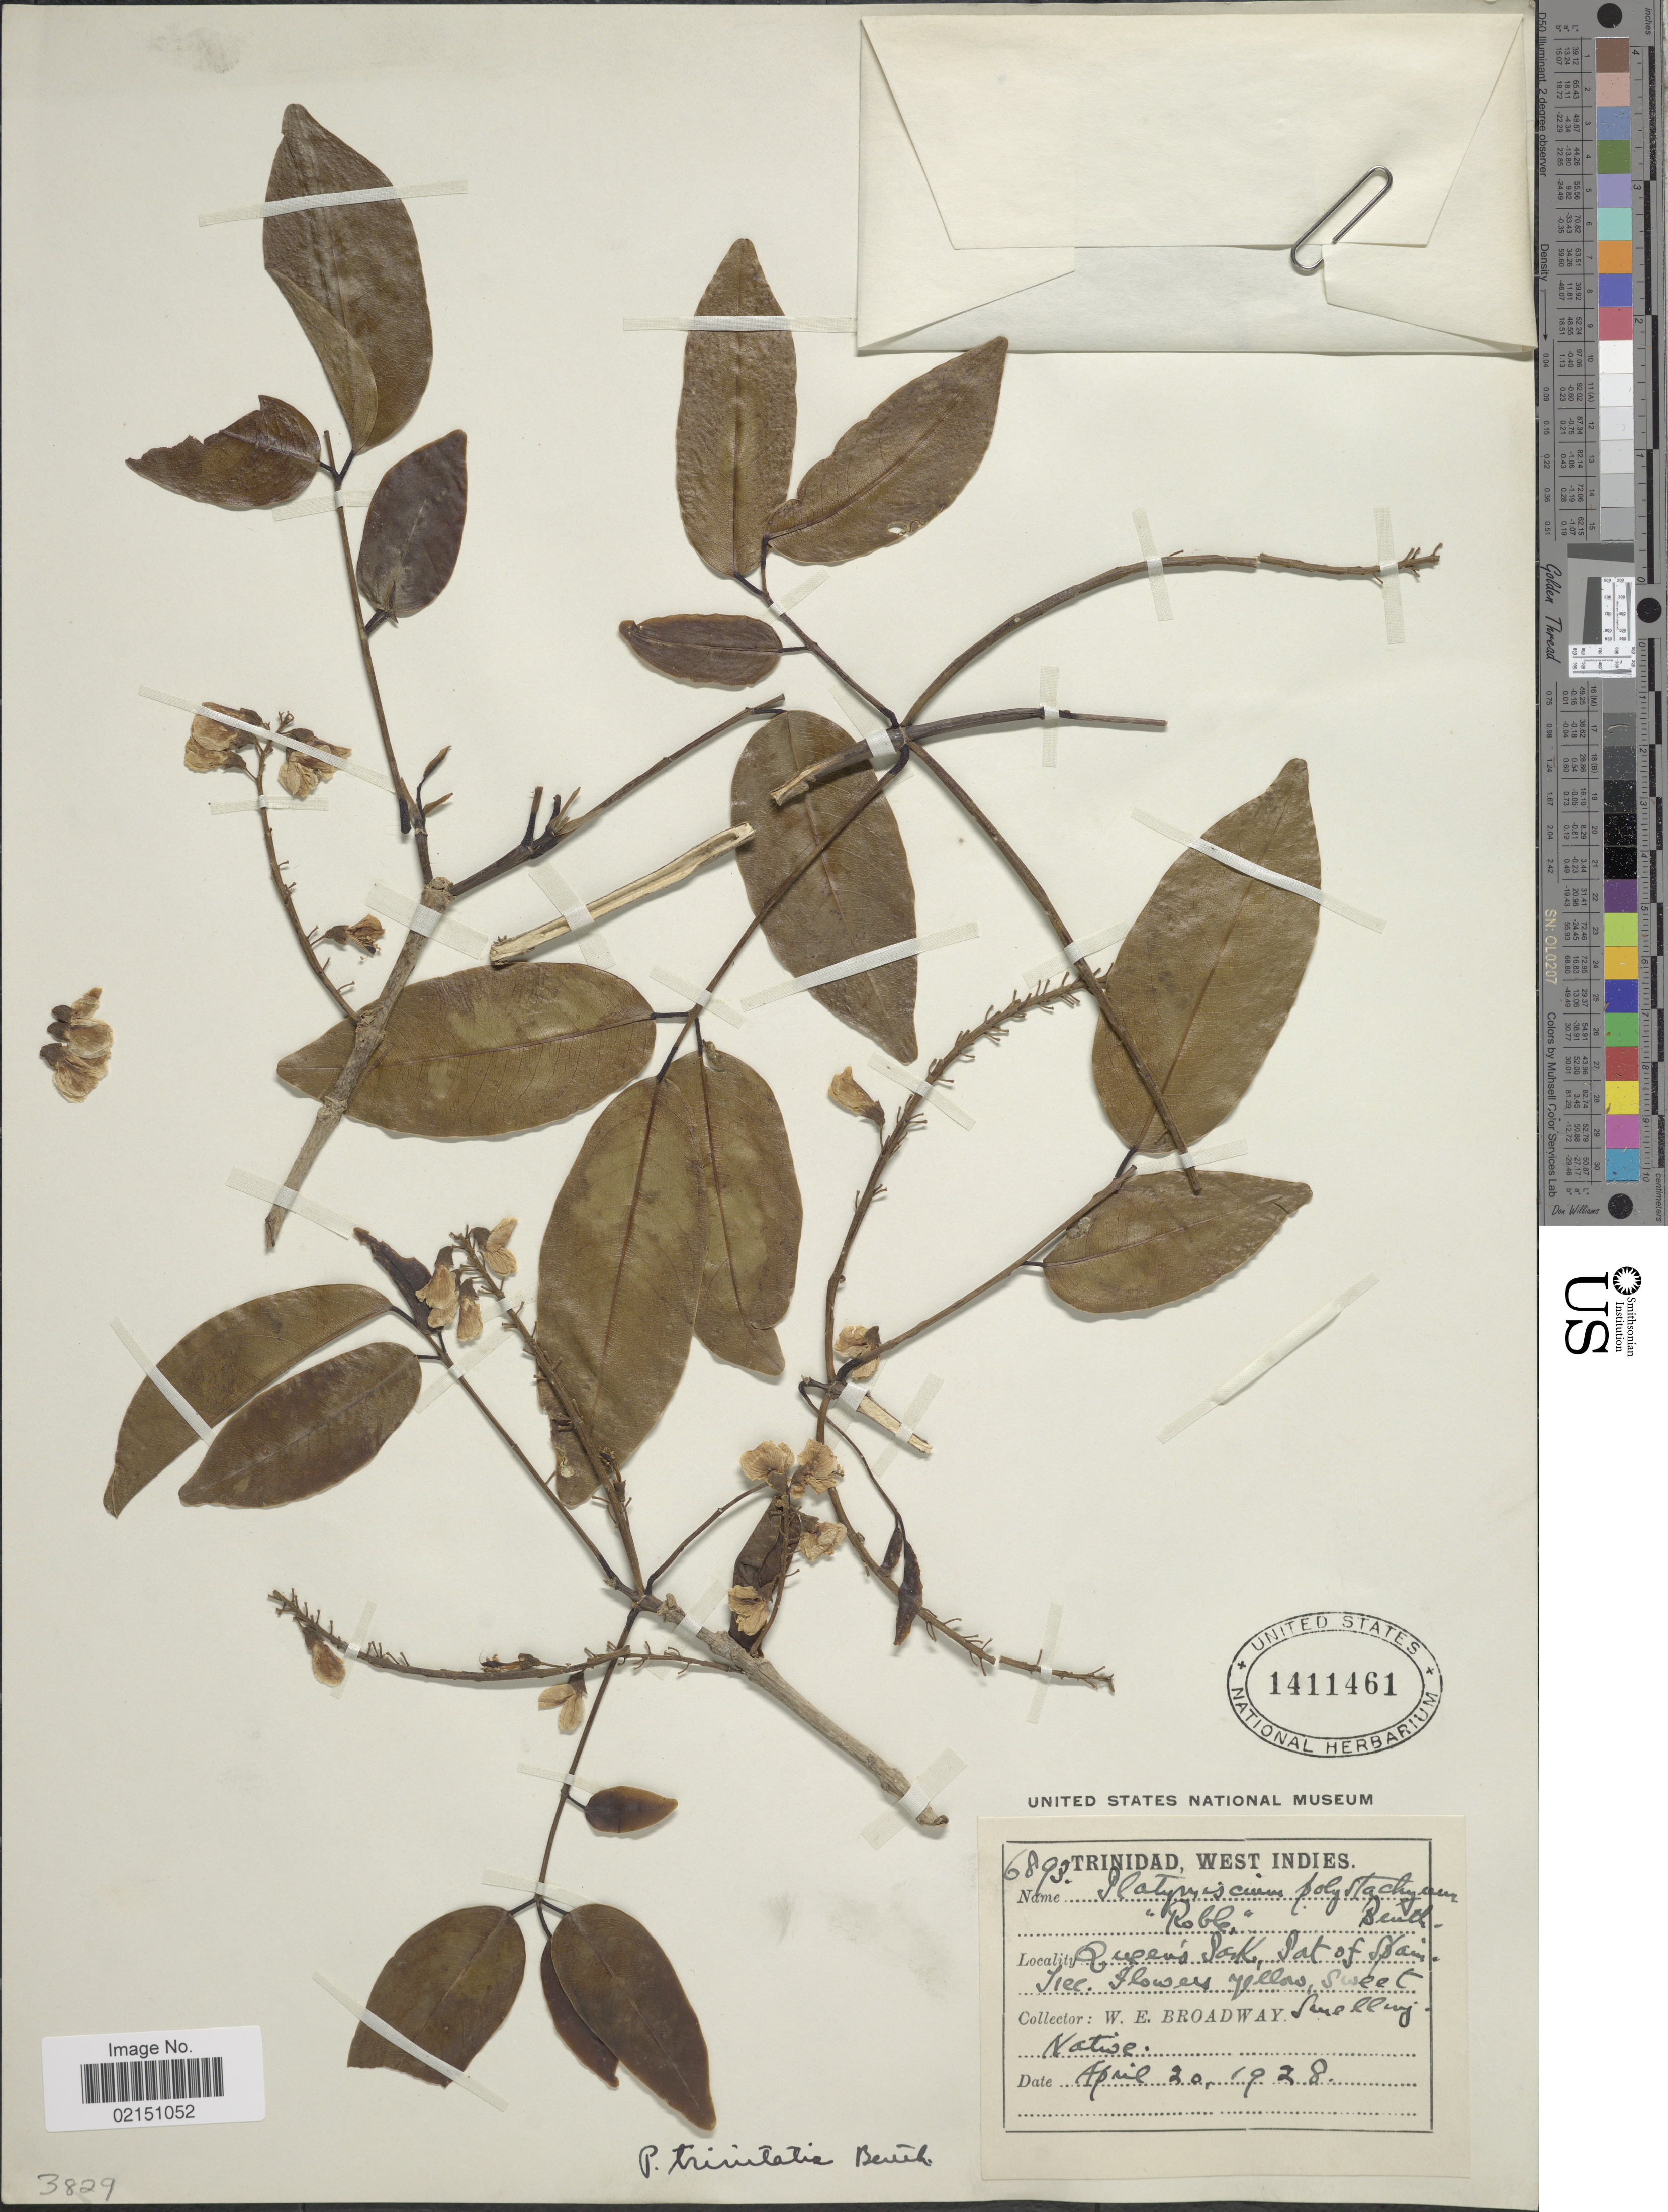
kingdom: Plantae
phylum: Tracheophyta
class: Magnoliopsida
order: Fabales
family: Fabaceae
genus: Platymiscium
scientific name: Platymiscium trinitatis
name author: Benth.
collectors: W. E. Broadway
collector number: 3893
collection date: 1928-04-20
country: Trinidad and Tobago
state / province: Trinidad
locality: Queen's Park, Part of Spain, Siec. Flowers yellow sweet, smelling.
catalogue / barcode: US 1411461